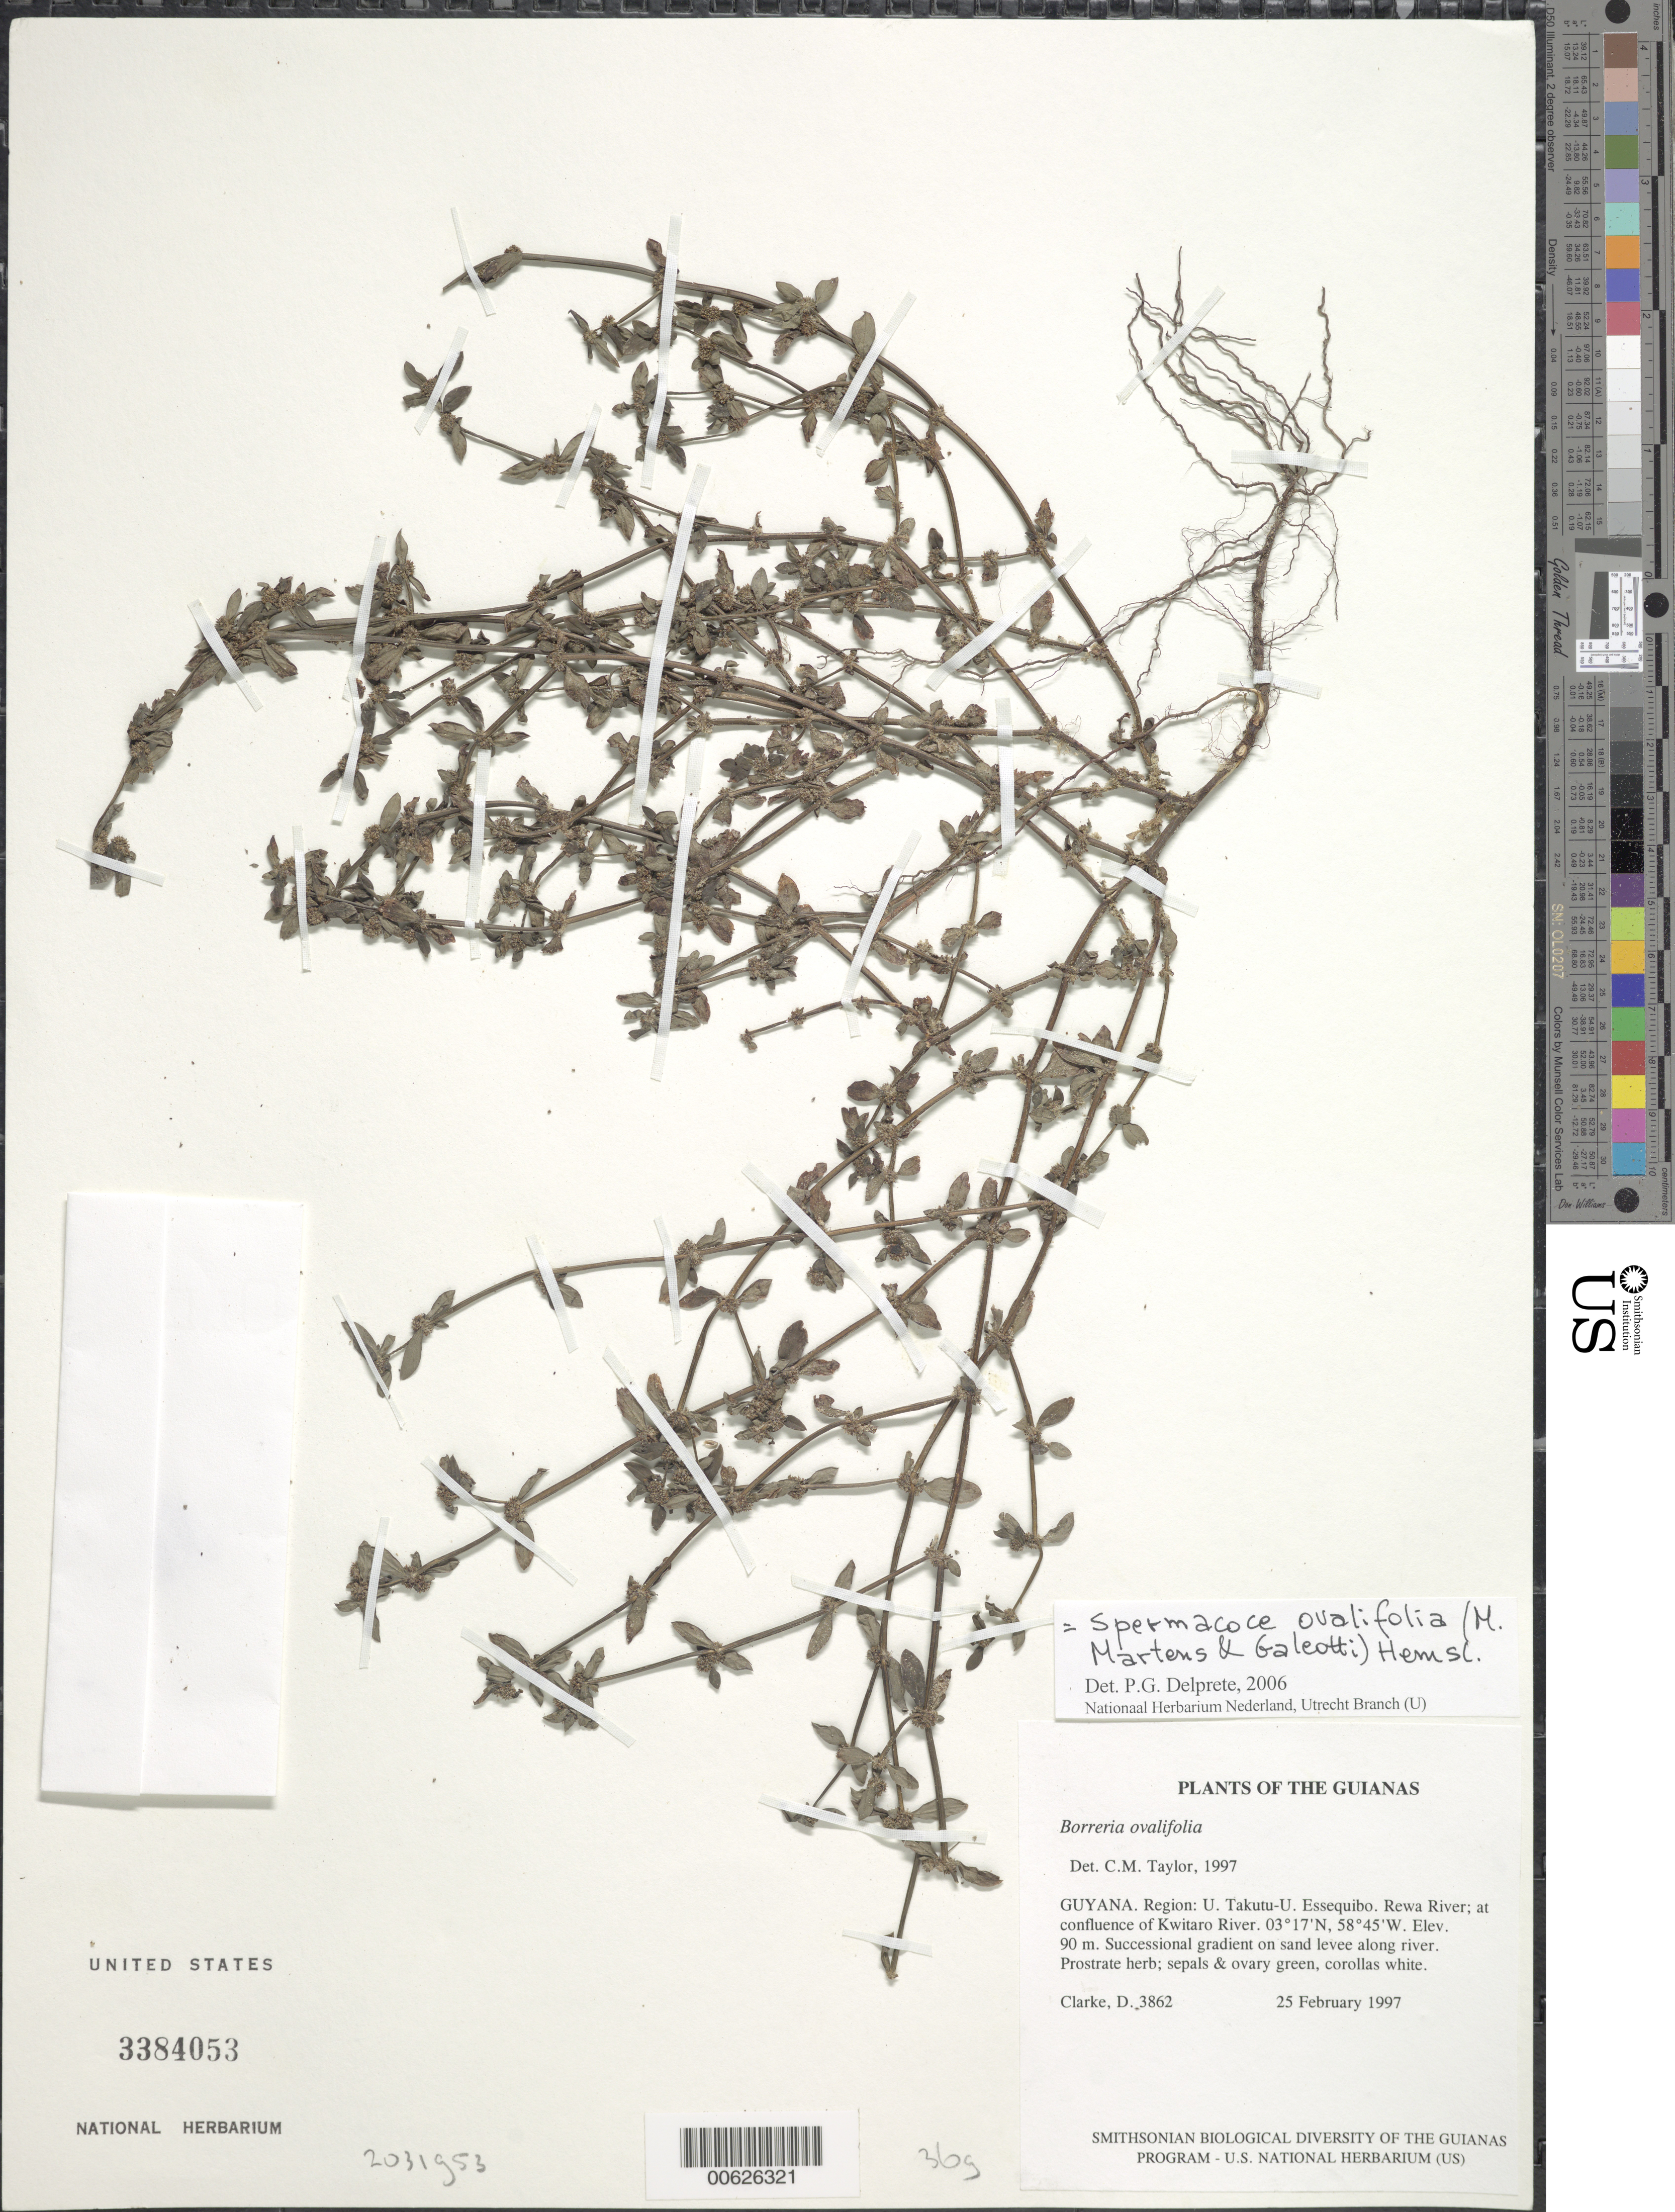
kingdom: Plantae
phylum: Tracheophyta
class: Magnoliopsida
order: Gentianales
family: Rubiaceae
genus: Borreria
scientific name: Borreria ovalifolia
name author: M. Martens & Galeotti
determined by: Taylor, Charlotte M.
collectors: H. D. Clarke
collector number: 3862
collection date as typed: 25 February 1997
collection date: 1997-02-25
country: Guyana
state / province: U. Takutu-U. Essequibo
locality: Rewa River; at confluence of Kwitaro River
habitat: Successional gradient on sand levee along river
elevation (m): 90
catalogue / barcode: US 3384053